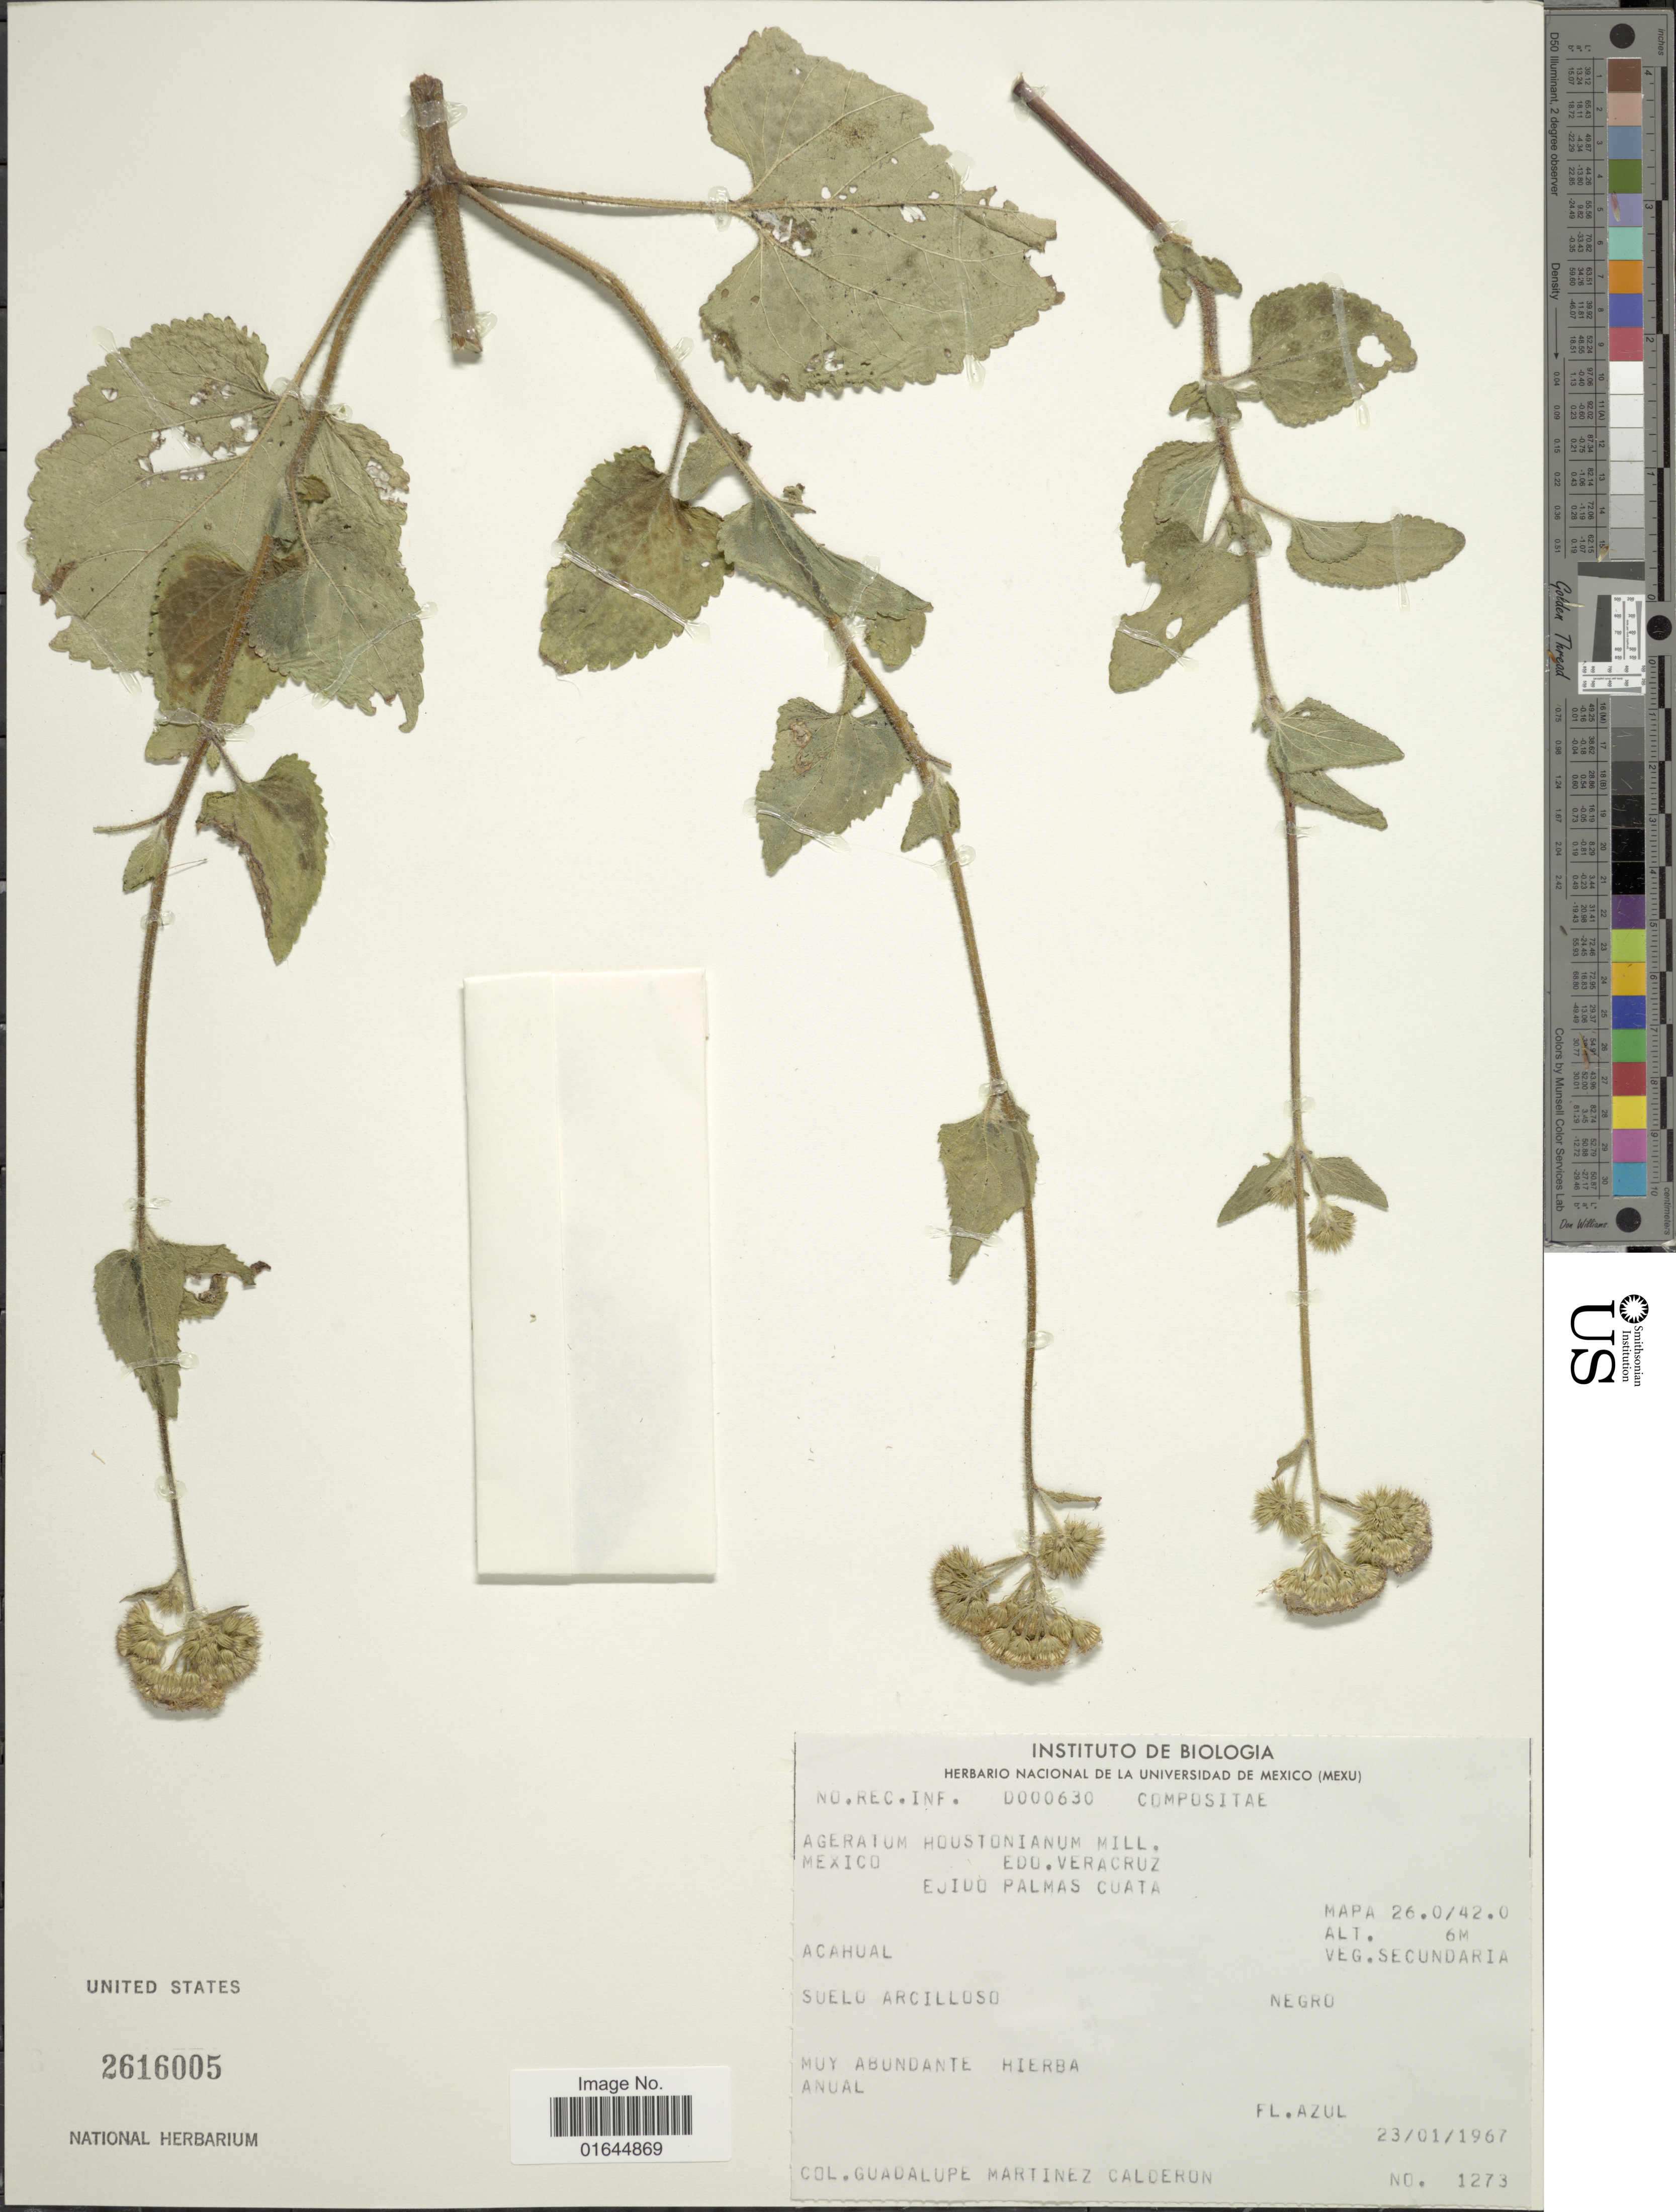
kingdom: Plantae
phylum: Tracheophyta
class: Magnoliopsida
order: Asterales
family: Asteraceae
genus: Ageratum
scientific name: Ageratum houstonianum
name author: Mill.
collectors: G. Martinez-C.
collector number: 1273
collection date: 1967-01-23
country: Mexico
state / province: Veracruz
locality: Mexico, edo. Veracruz, Ejido Palmas Cuata.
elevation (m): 6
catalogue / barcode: US 2616005